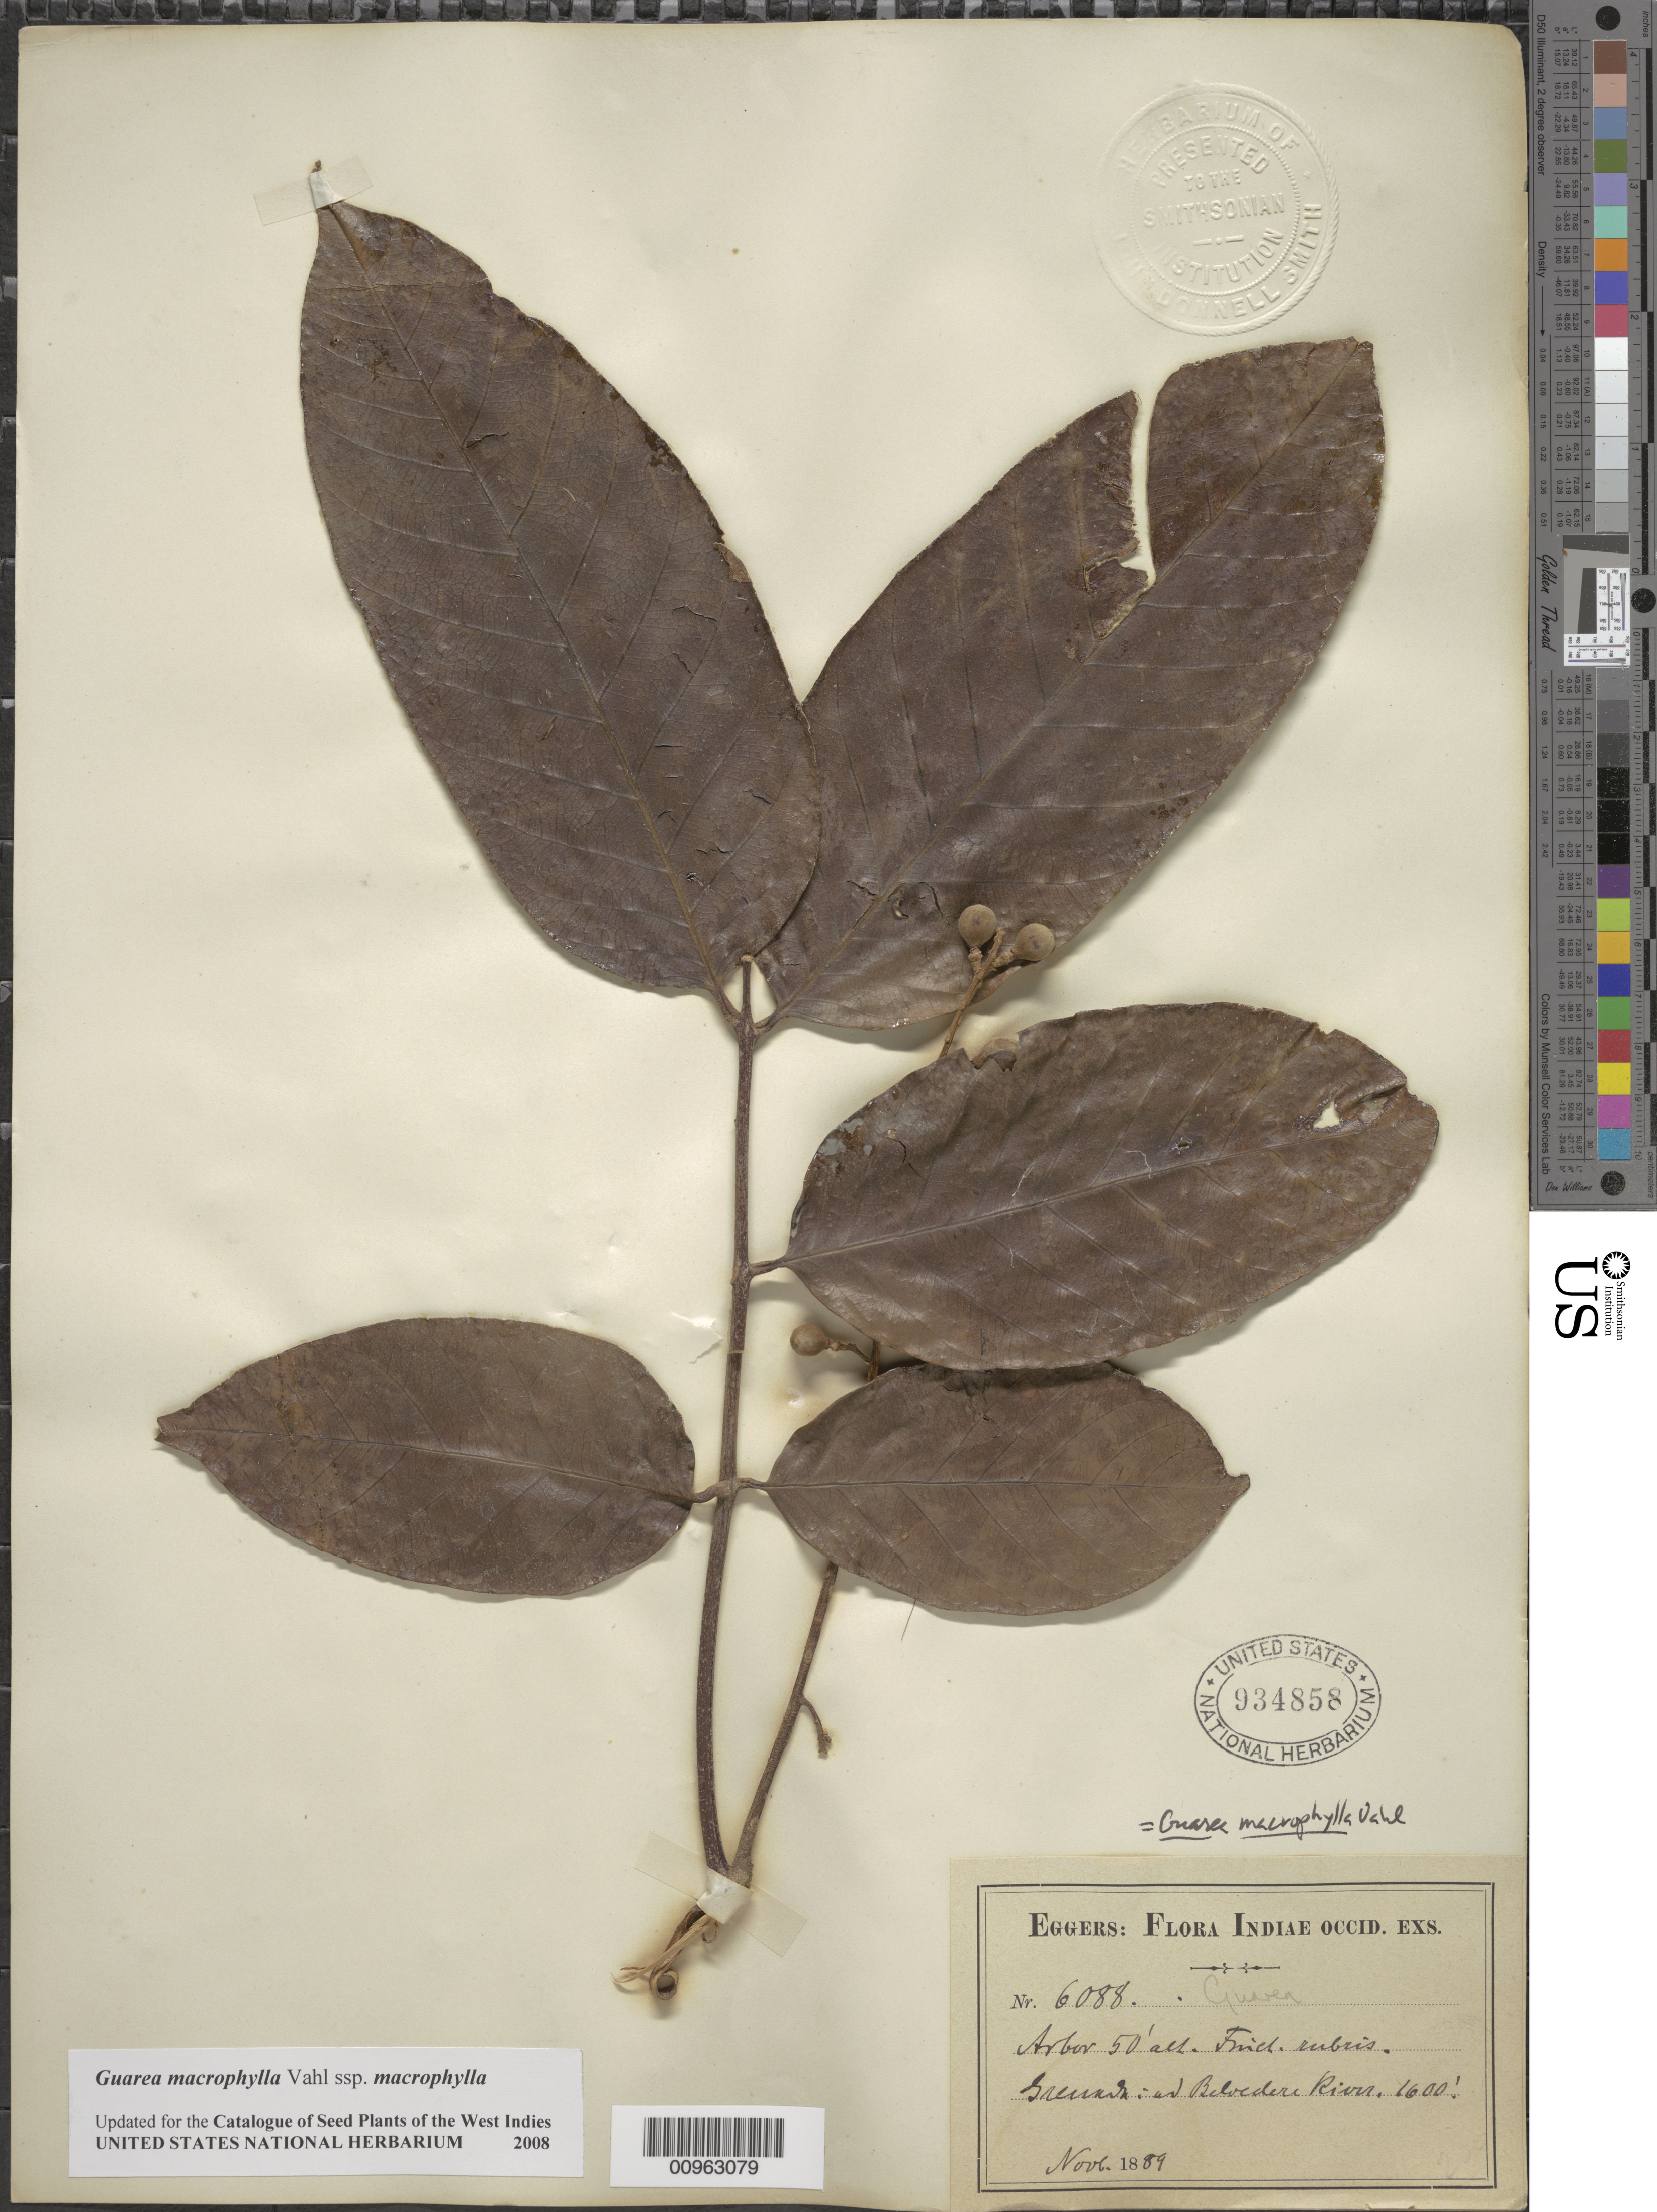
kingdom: Plantae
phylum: Tracheophyta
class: Magnoliopsida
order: Sapindales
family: Meliaceae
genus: Guarea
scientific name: Guarea macrophylla subsp. macrophylla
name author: Vahl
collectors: H. F. A. von Eggers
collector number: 6088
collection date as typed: Nov 1889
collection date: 1889-11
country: Grenada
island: Grenada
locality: Ad Belvedere River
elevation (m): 1600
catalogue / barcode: US 934858